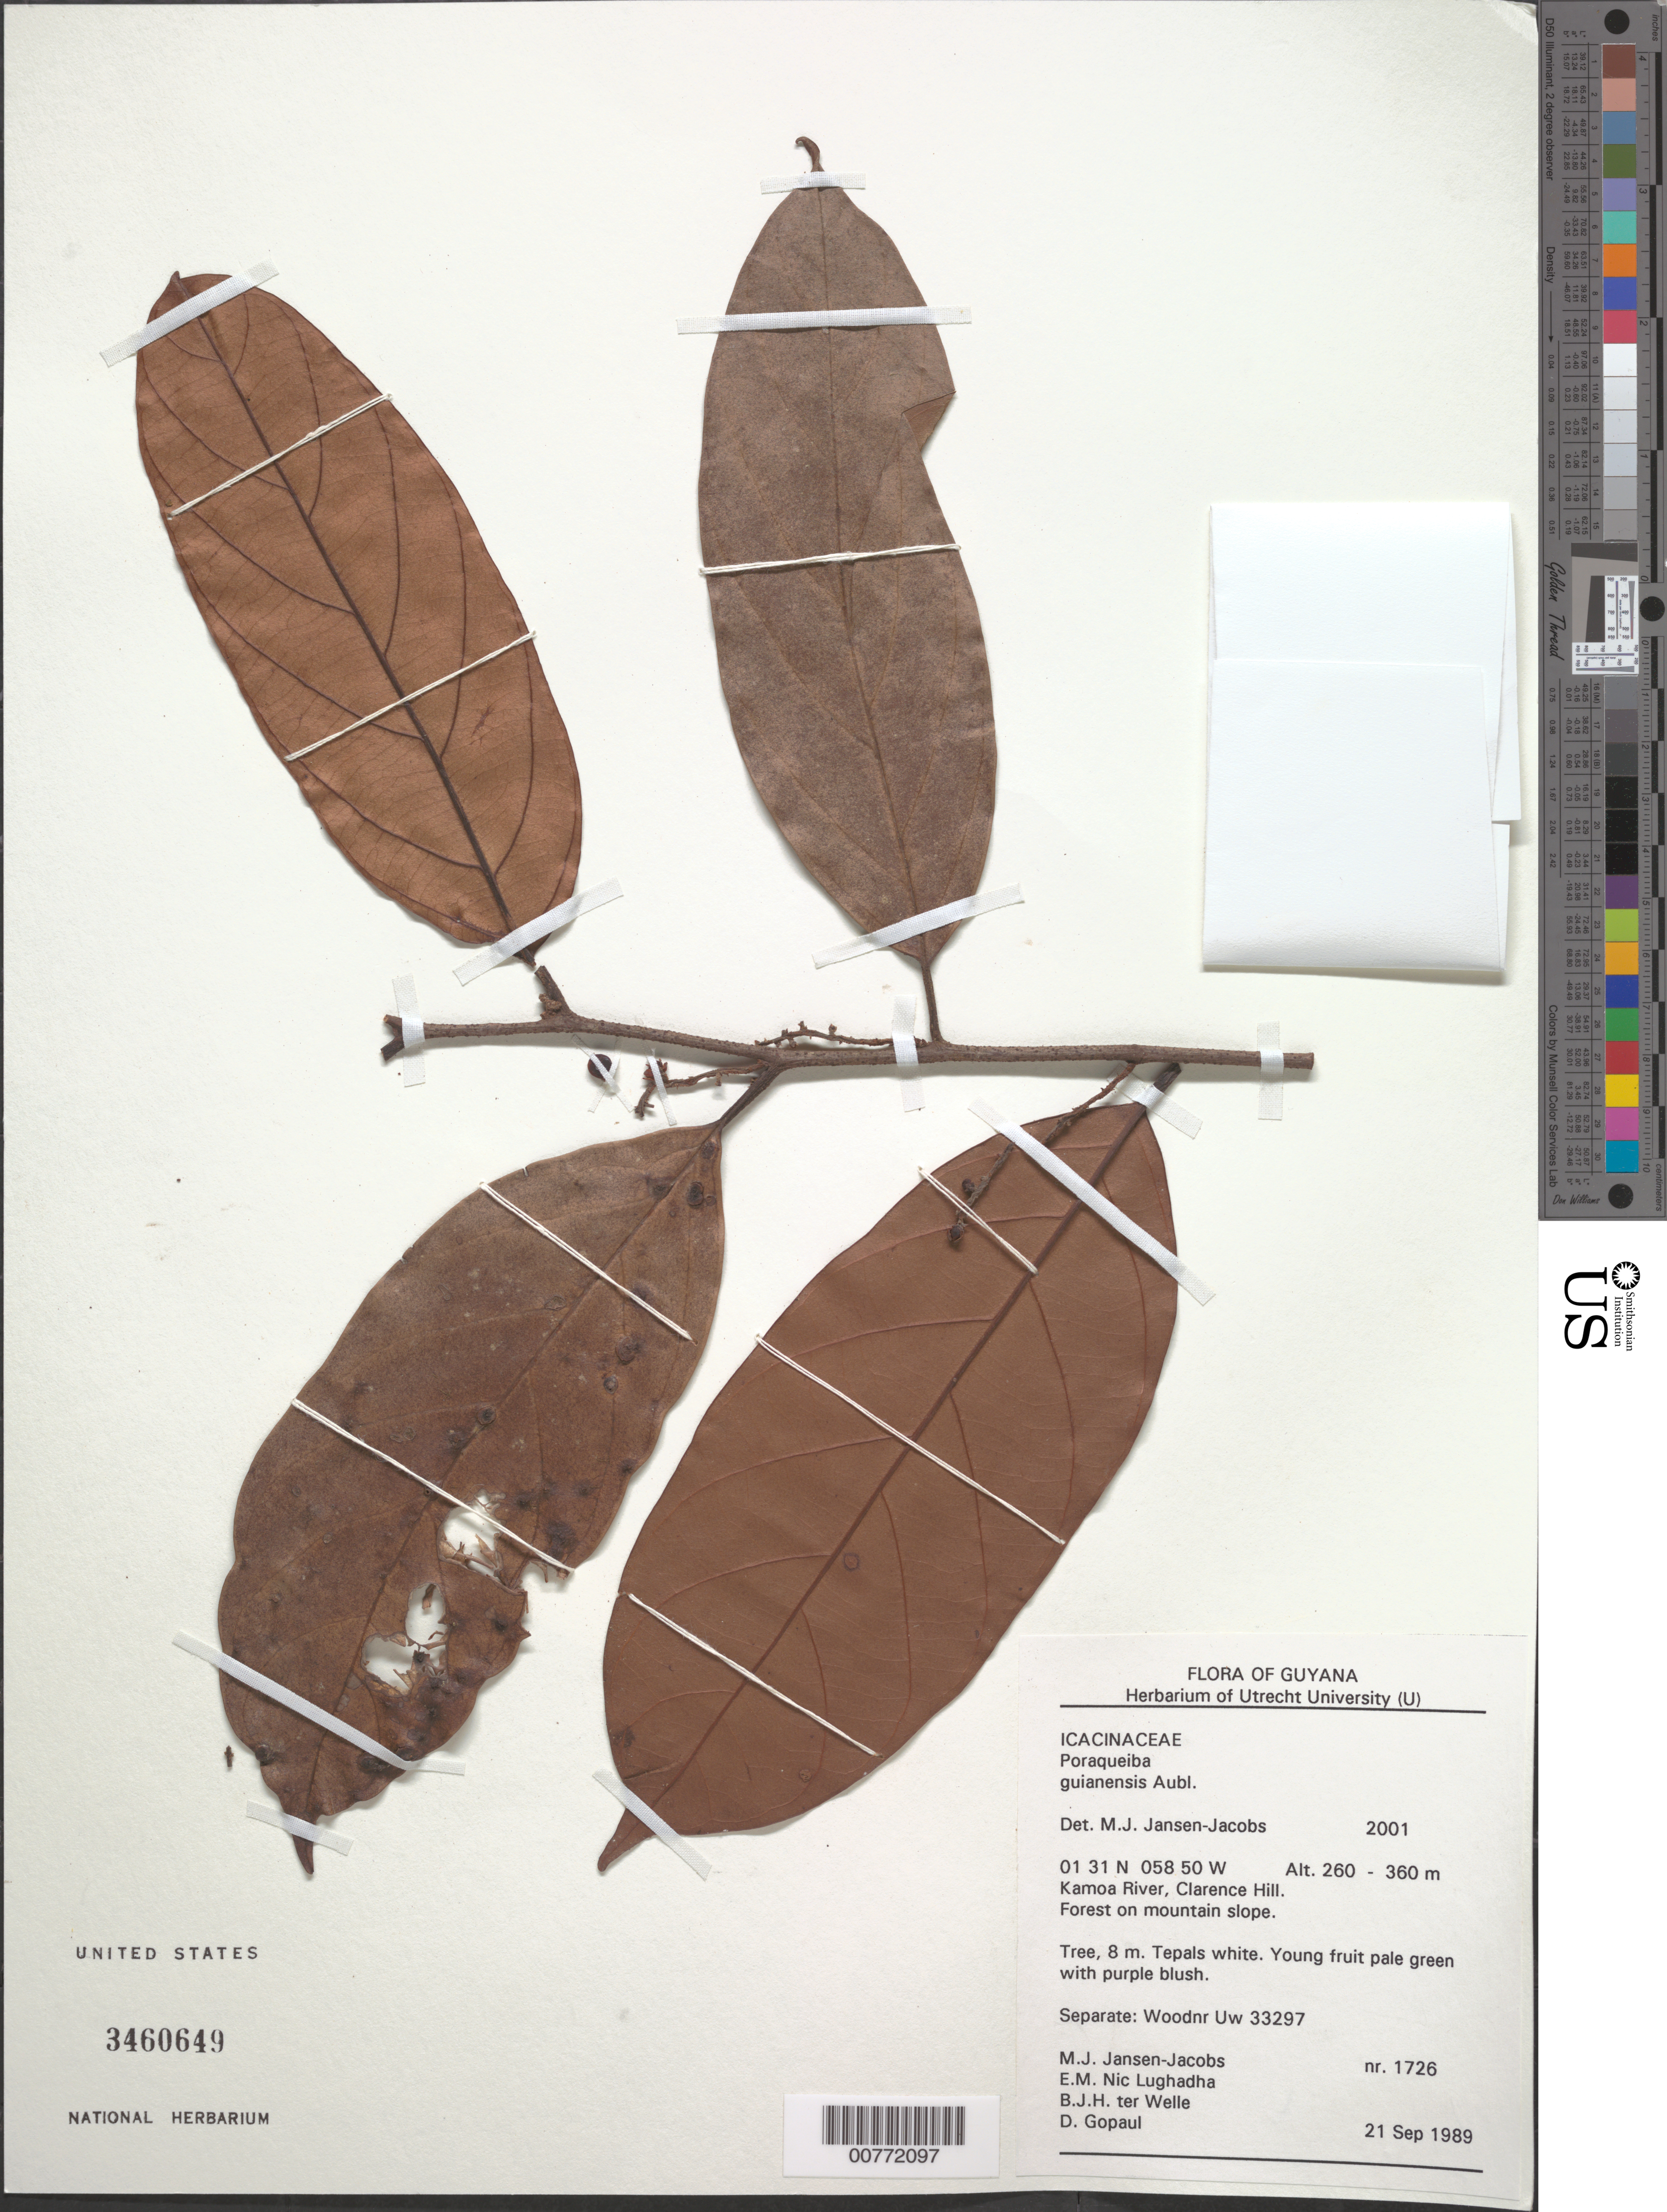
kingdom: Plantae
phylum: Tracheophyta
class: Magnoliopsida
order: Metteniusales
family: Metteniusaceae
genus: Poraqueiba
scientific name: Poraqueiba guianensis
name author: Aubl.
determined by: Jansen-Jacobs, M. J., (U), Nationaal Herbarium Nederland, Utrecht University branch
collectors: M. J. Jansen-Jacobs, E. Nic Lughadha, B. Welle & D. Gopaul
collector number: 1726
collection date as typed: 21-Sep-89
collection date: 1989-09-21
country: Guyana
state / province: U. Takutu-U. Essequibo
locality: Clarence Hill, Kamoa River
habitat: Forest on mountain slope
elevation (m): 260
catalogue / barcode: US 3460649